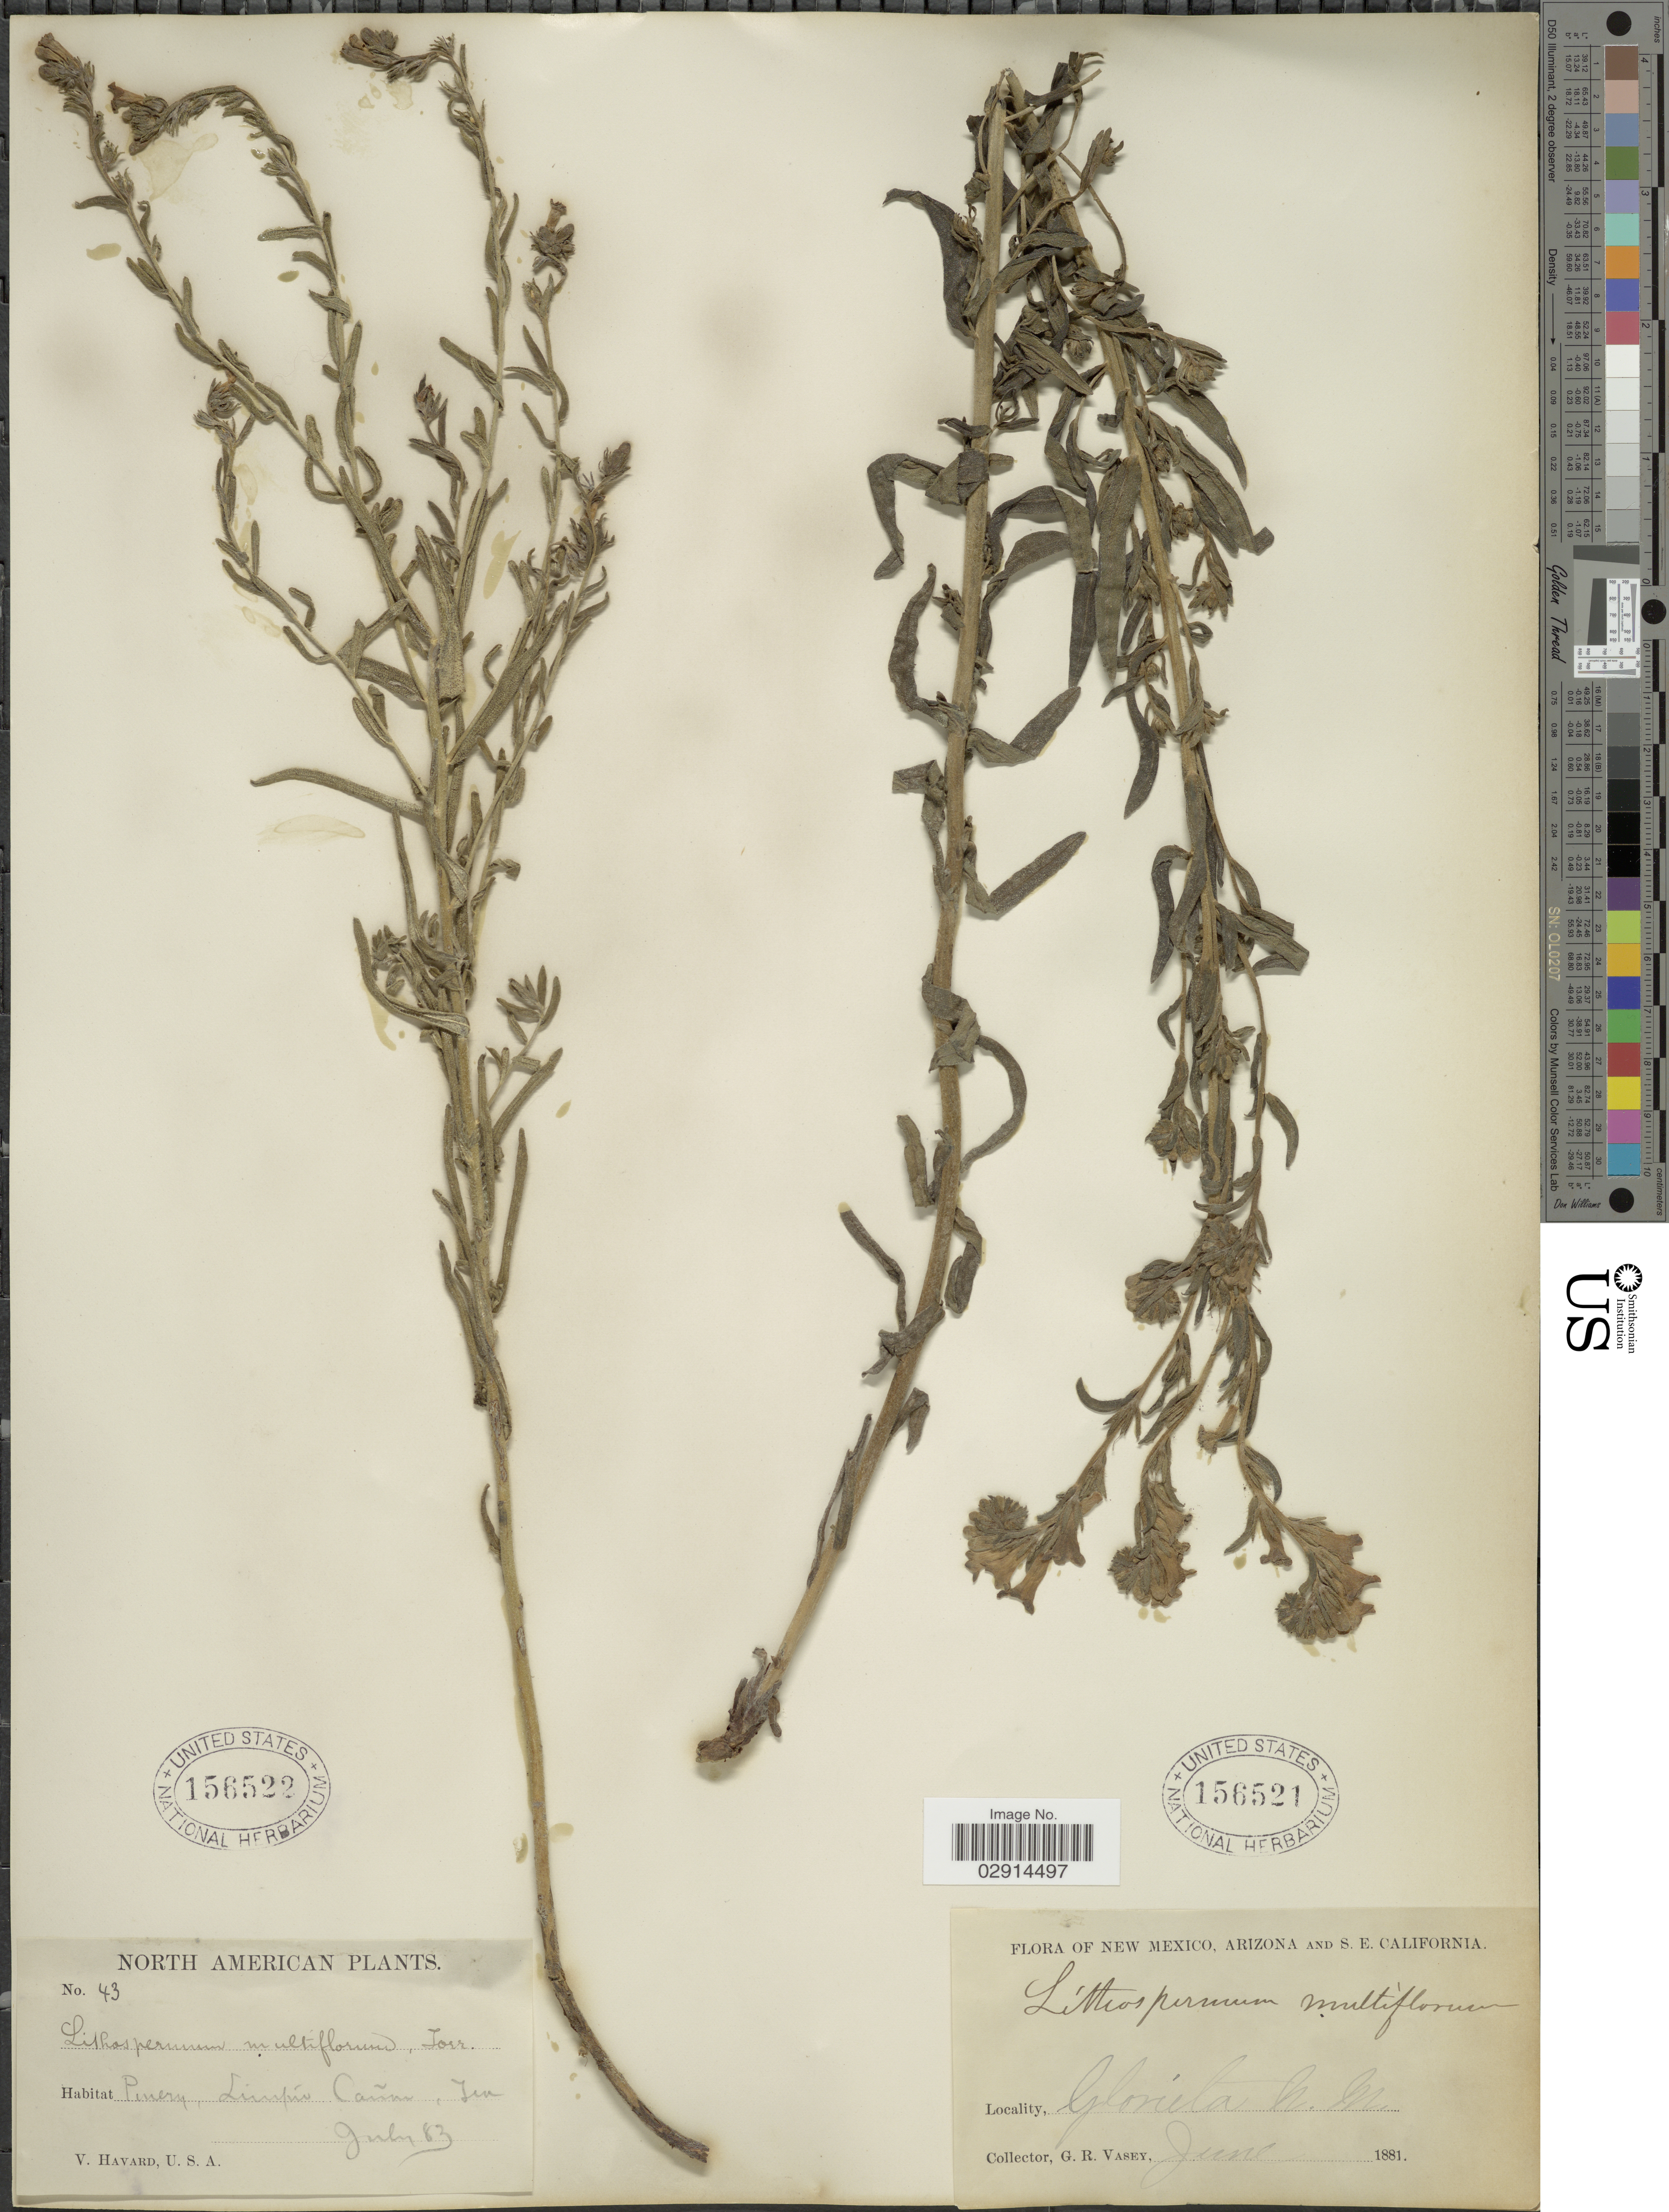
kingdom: Plantae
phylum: Tracheophyta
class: Magnoliopsida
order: Boraginales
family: Boraginaceae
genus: Lithospermum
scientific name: Lithospermum multiflorum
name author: Torr. ex A. Gray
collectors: G. R. Vasey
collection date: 1881-06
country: United States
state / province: New Mexico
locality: Glorieta N. M.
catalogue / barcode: US 156521-2